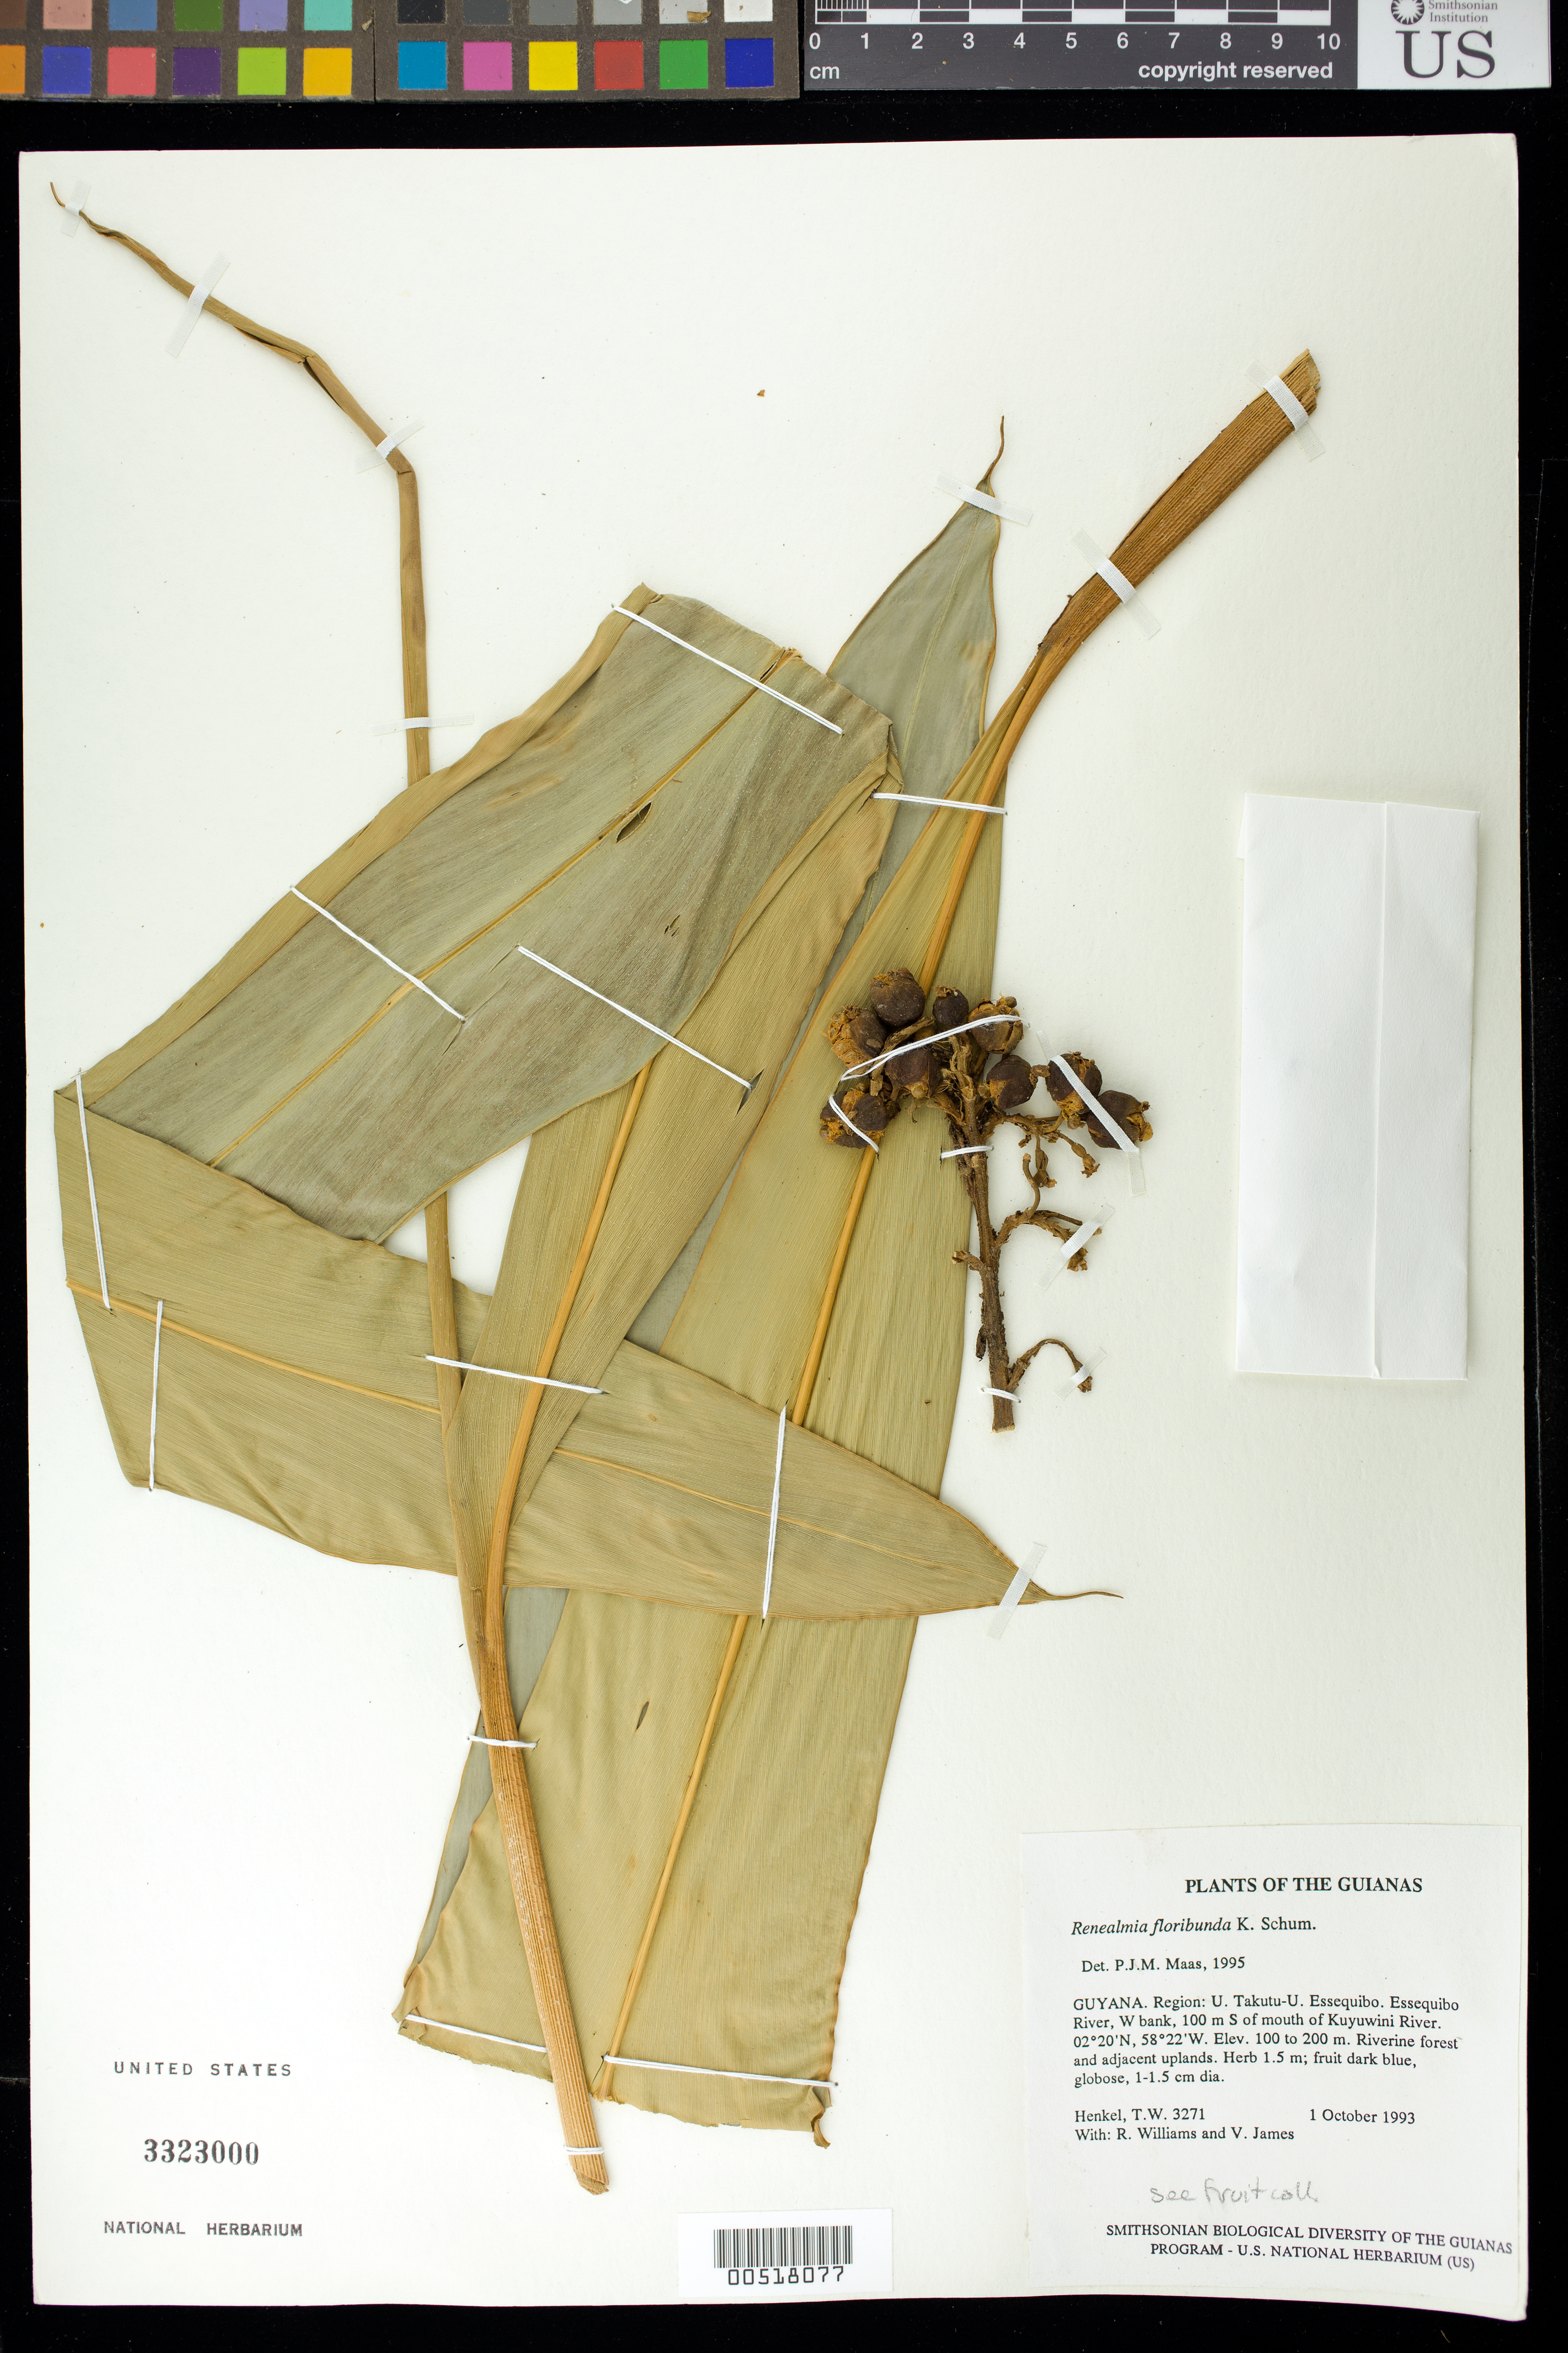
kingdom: Plantae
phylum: Tracheophyta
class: Liliopsida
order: Zingiberales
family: Zingiberaceae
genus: Renealmia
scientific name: Renealmia floribunda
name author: K. Schum.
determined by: Maas, Paul J. M.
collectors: T. Henkel, R. Williams & V. James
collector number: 3271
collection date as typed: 1 October 1993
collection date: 1993-10-01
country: Guyana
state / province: U. Takutu-U. Essequibo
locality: Essequibo River, W bank, 100 m S of mouth of Kuyuwini River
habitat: Riverine forest and adjacent uplands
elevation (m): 100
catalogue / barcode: US 3323000